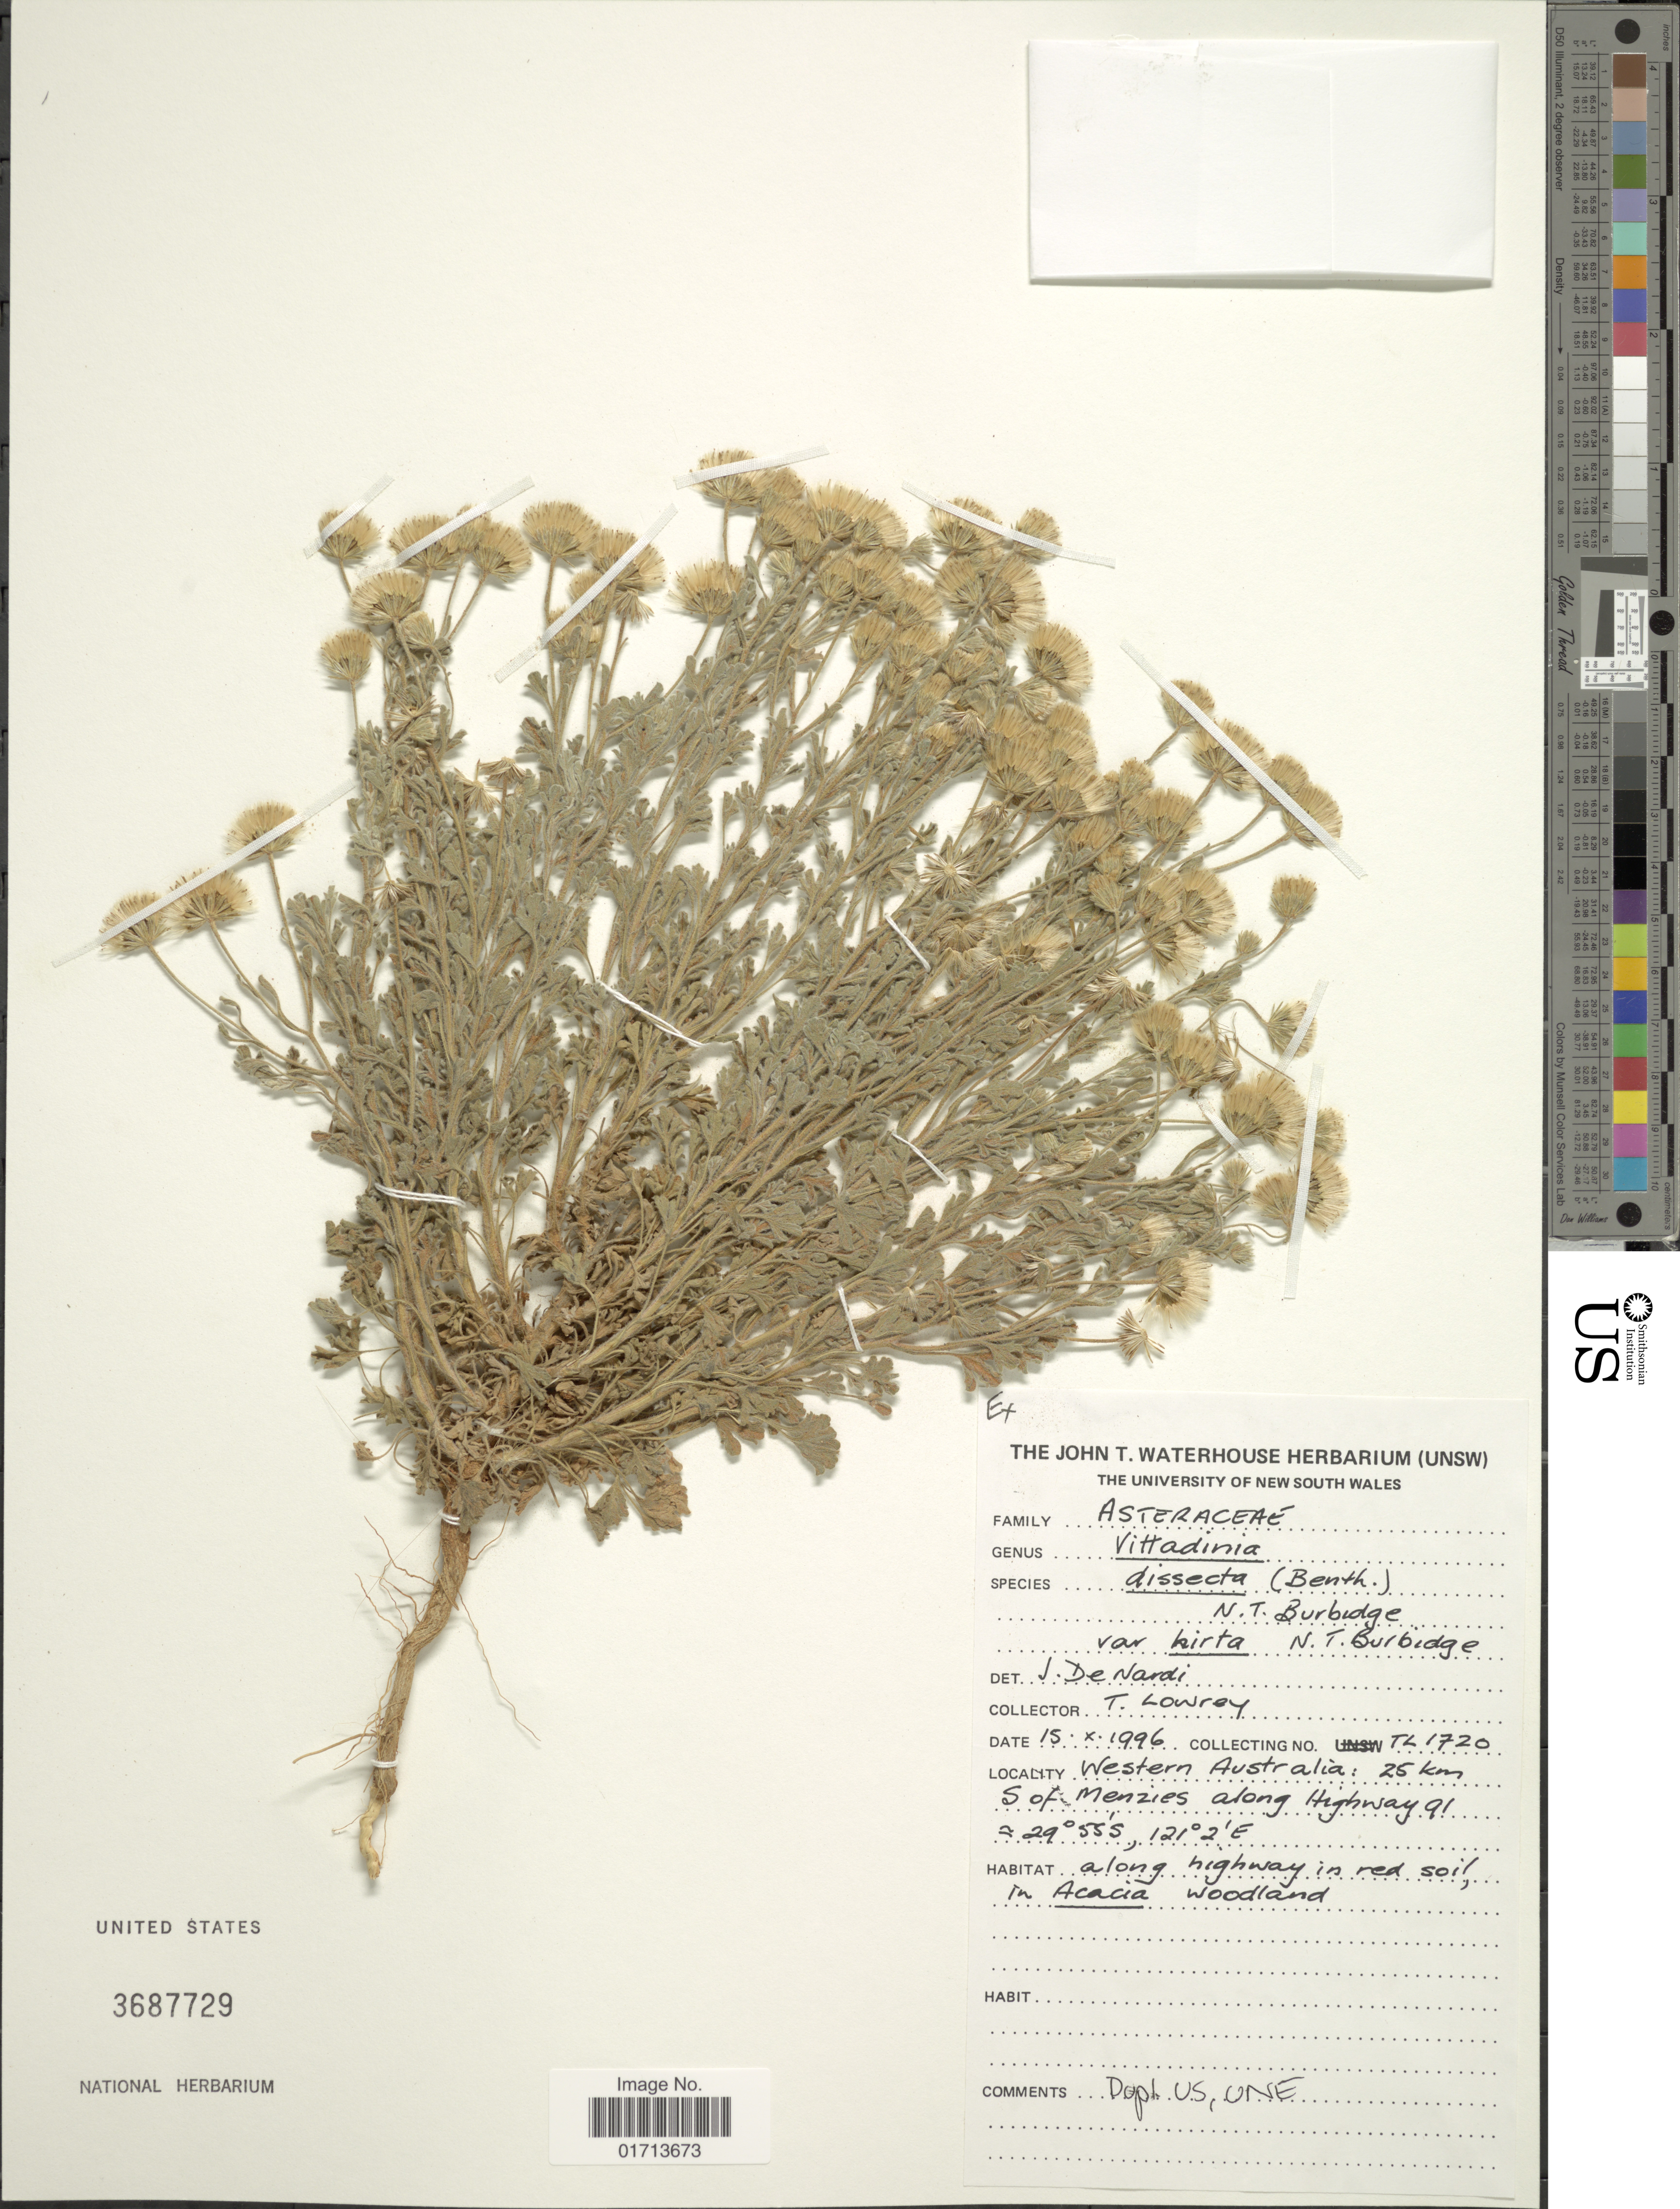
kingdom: Plantae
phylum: Tracheophyta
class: Magnoliopsida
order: Asterales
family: Asteraceae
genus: Vittadinia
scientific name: Vittadinia dissecta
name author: (Benth.) N.T. Burb.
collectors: T. Lowrey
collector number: TL1720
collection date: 1996-10-15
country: Australia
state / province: Western Australia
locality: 25 km S of Menzies along Highway 91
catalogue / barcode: US 3687729